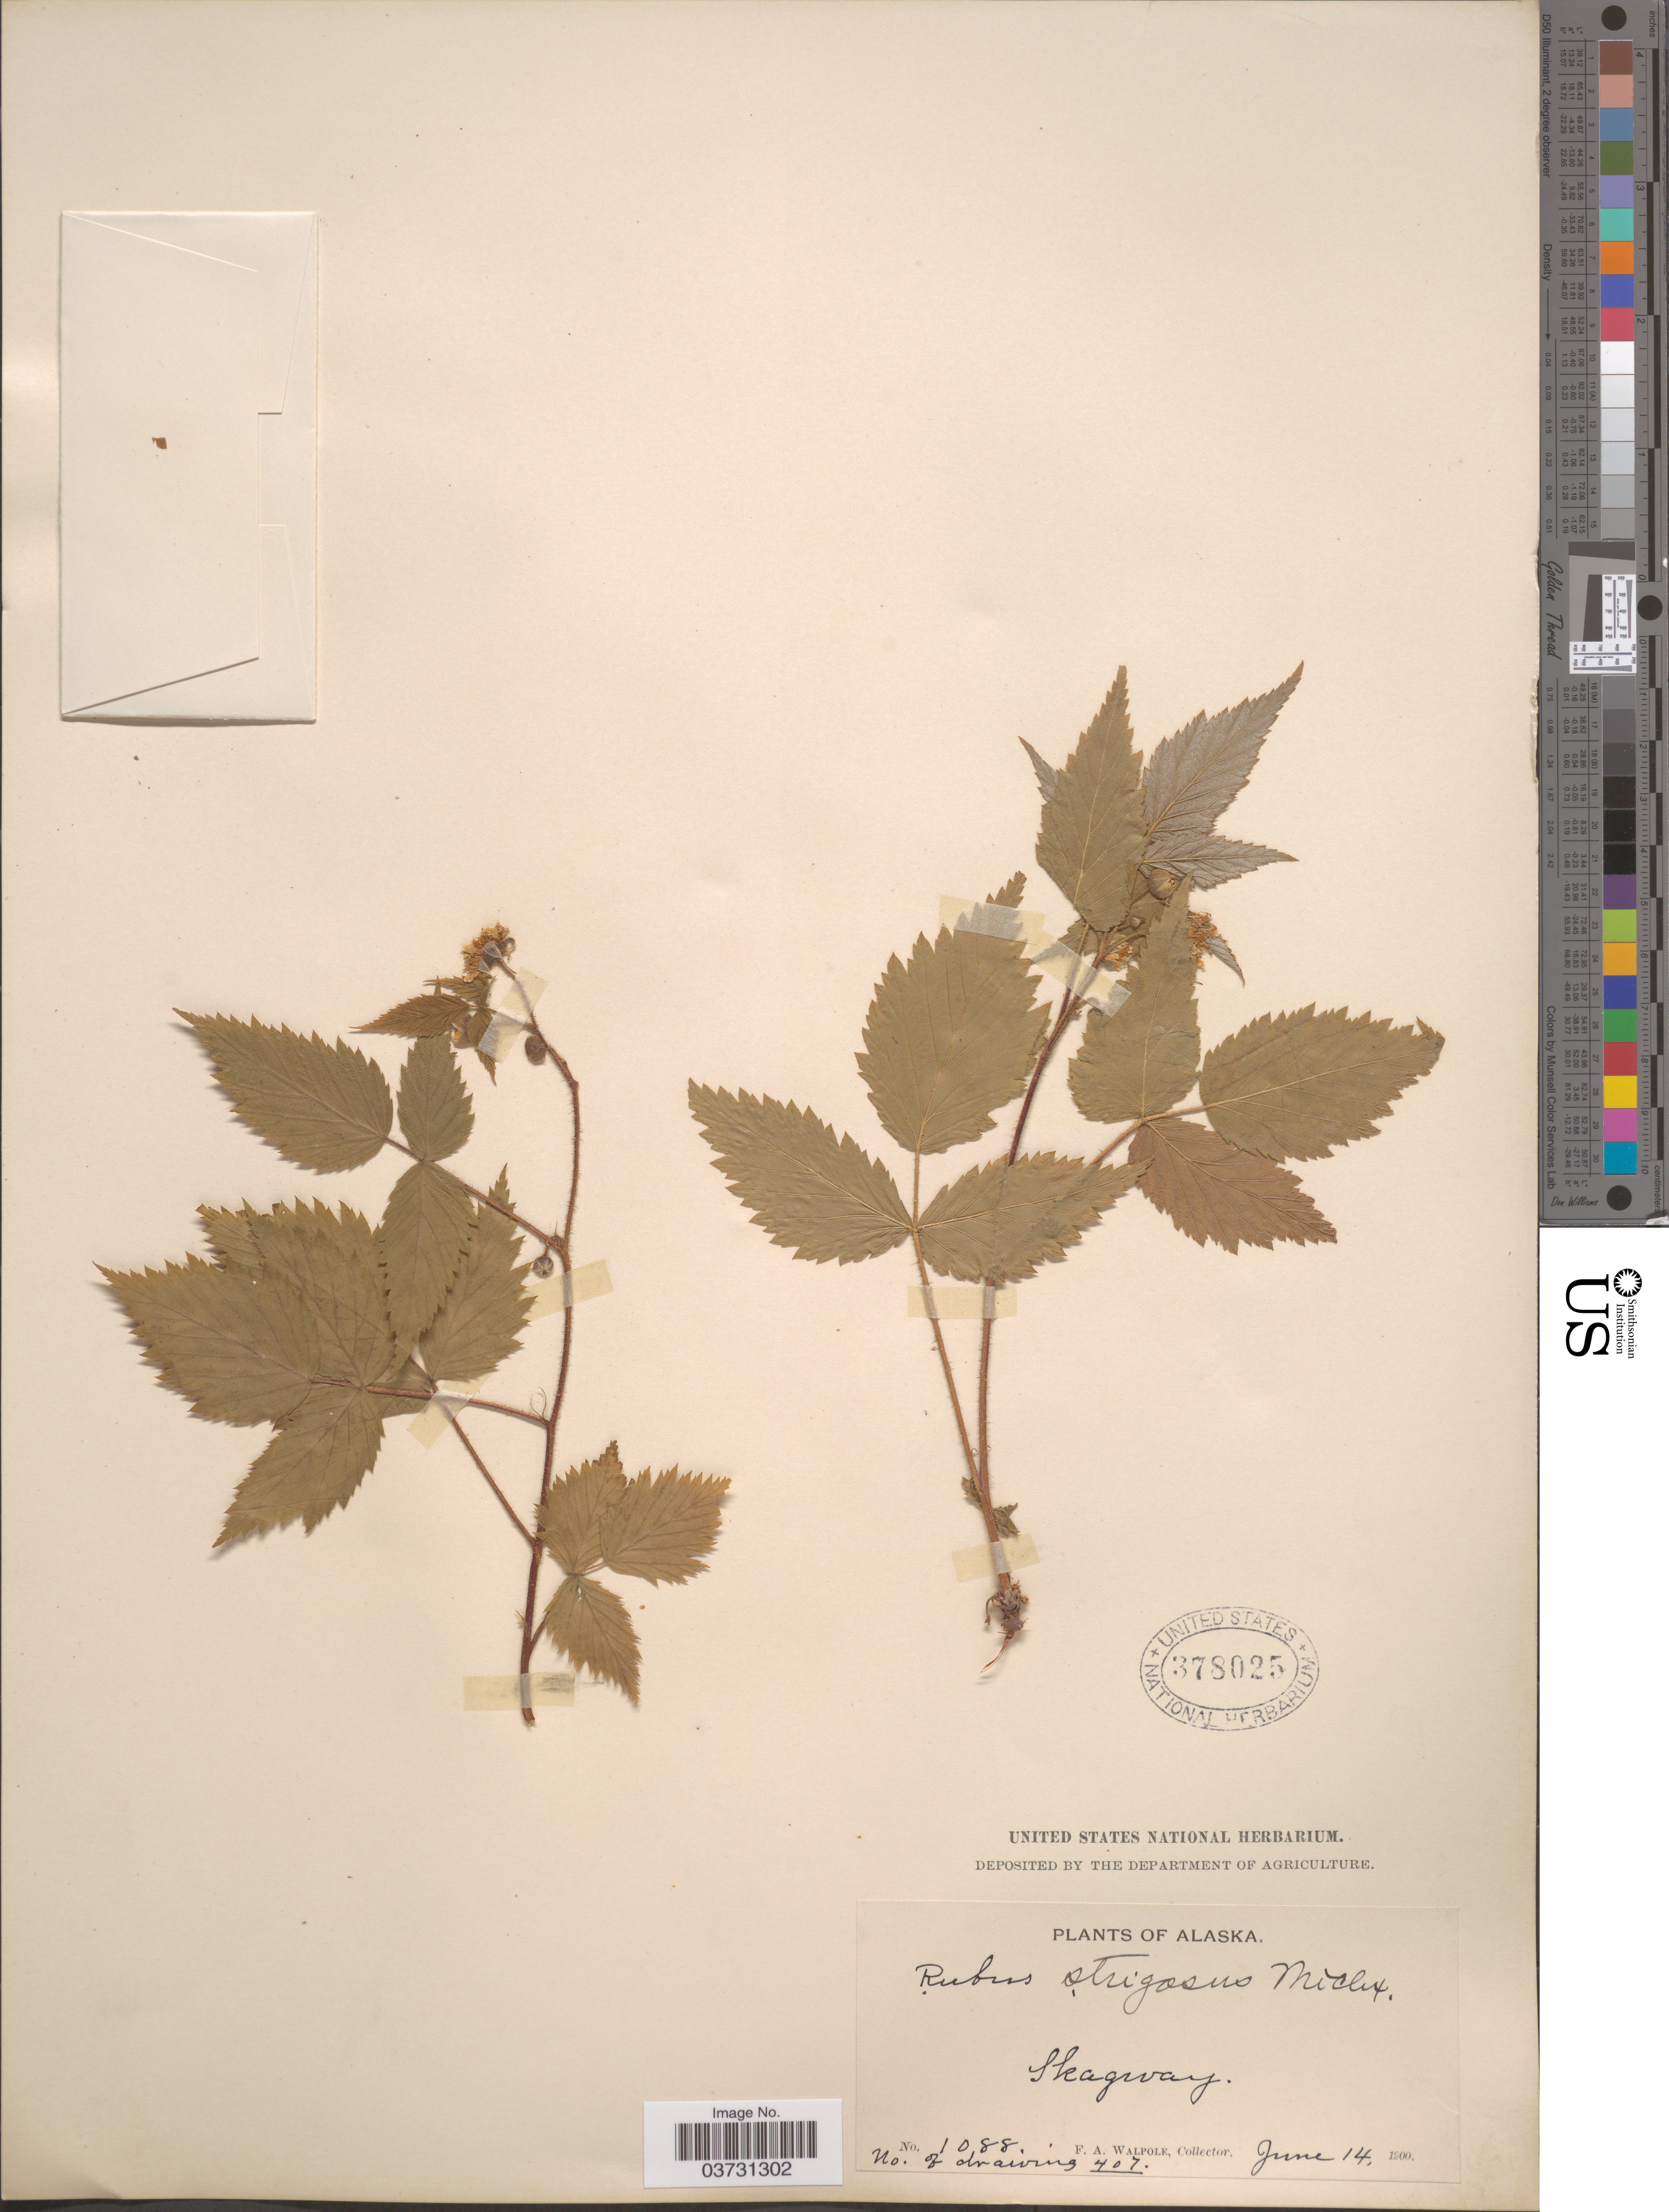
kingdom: Plantae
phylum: Tracheophyta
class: Magnoliopsida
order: Rosales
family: Rosaceae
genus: Rubus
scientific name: Rubus strigosus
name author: Michx.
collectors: F. Walpole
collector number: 1088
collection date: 1900-06-14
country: United States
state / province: Alaska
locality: Skagway.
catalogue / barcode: US 378025